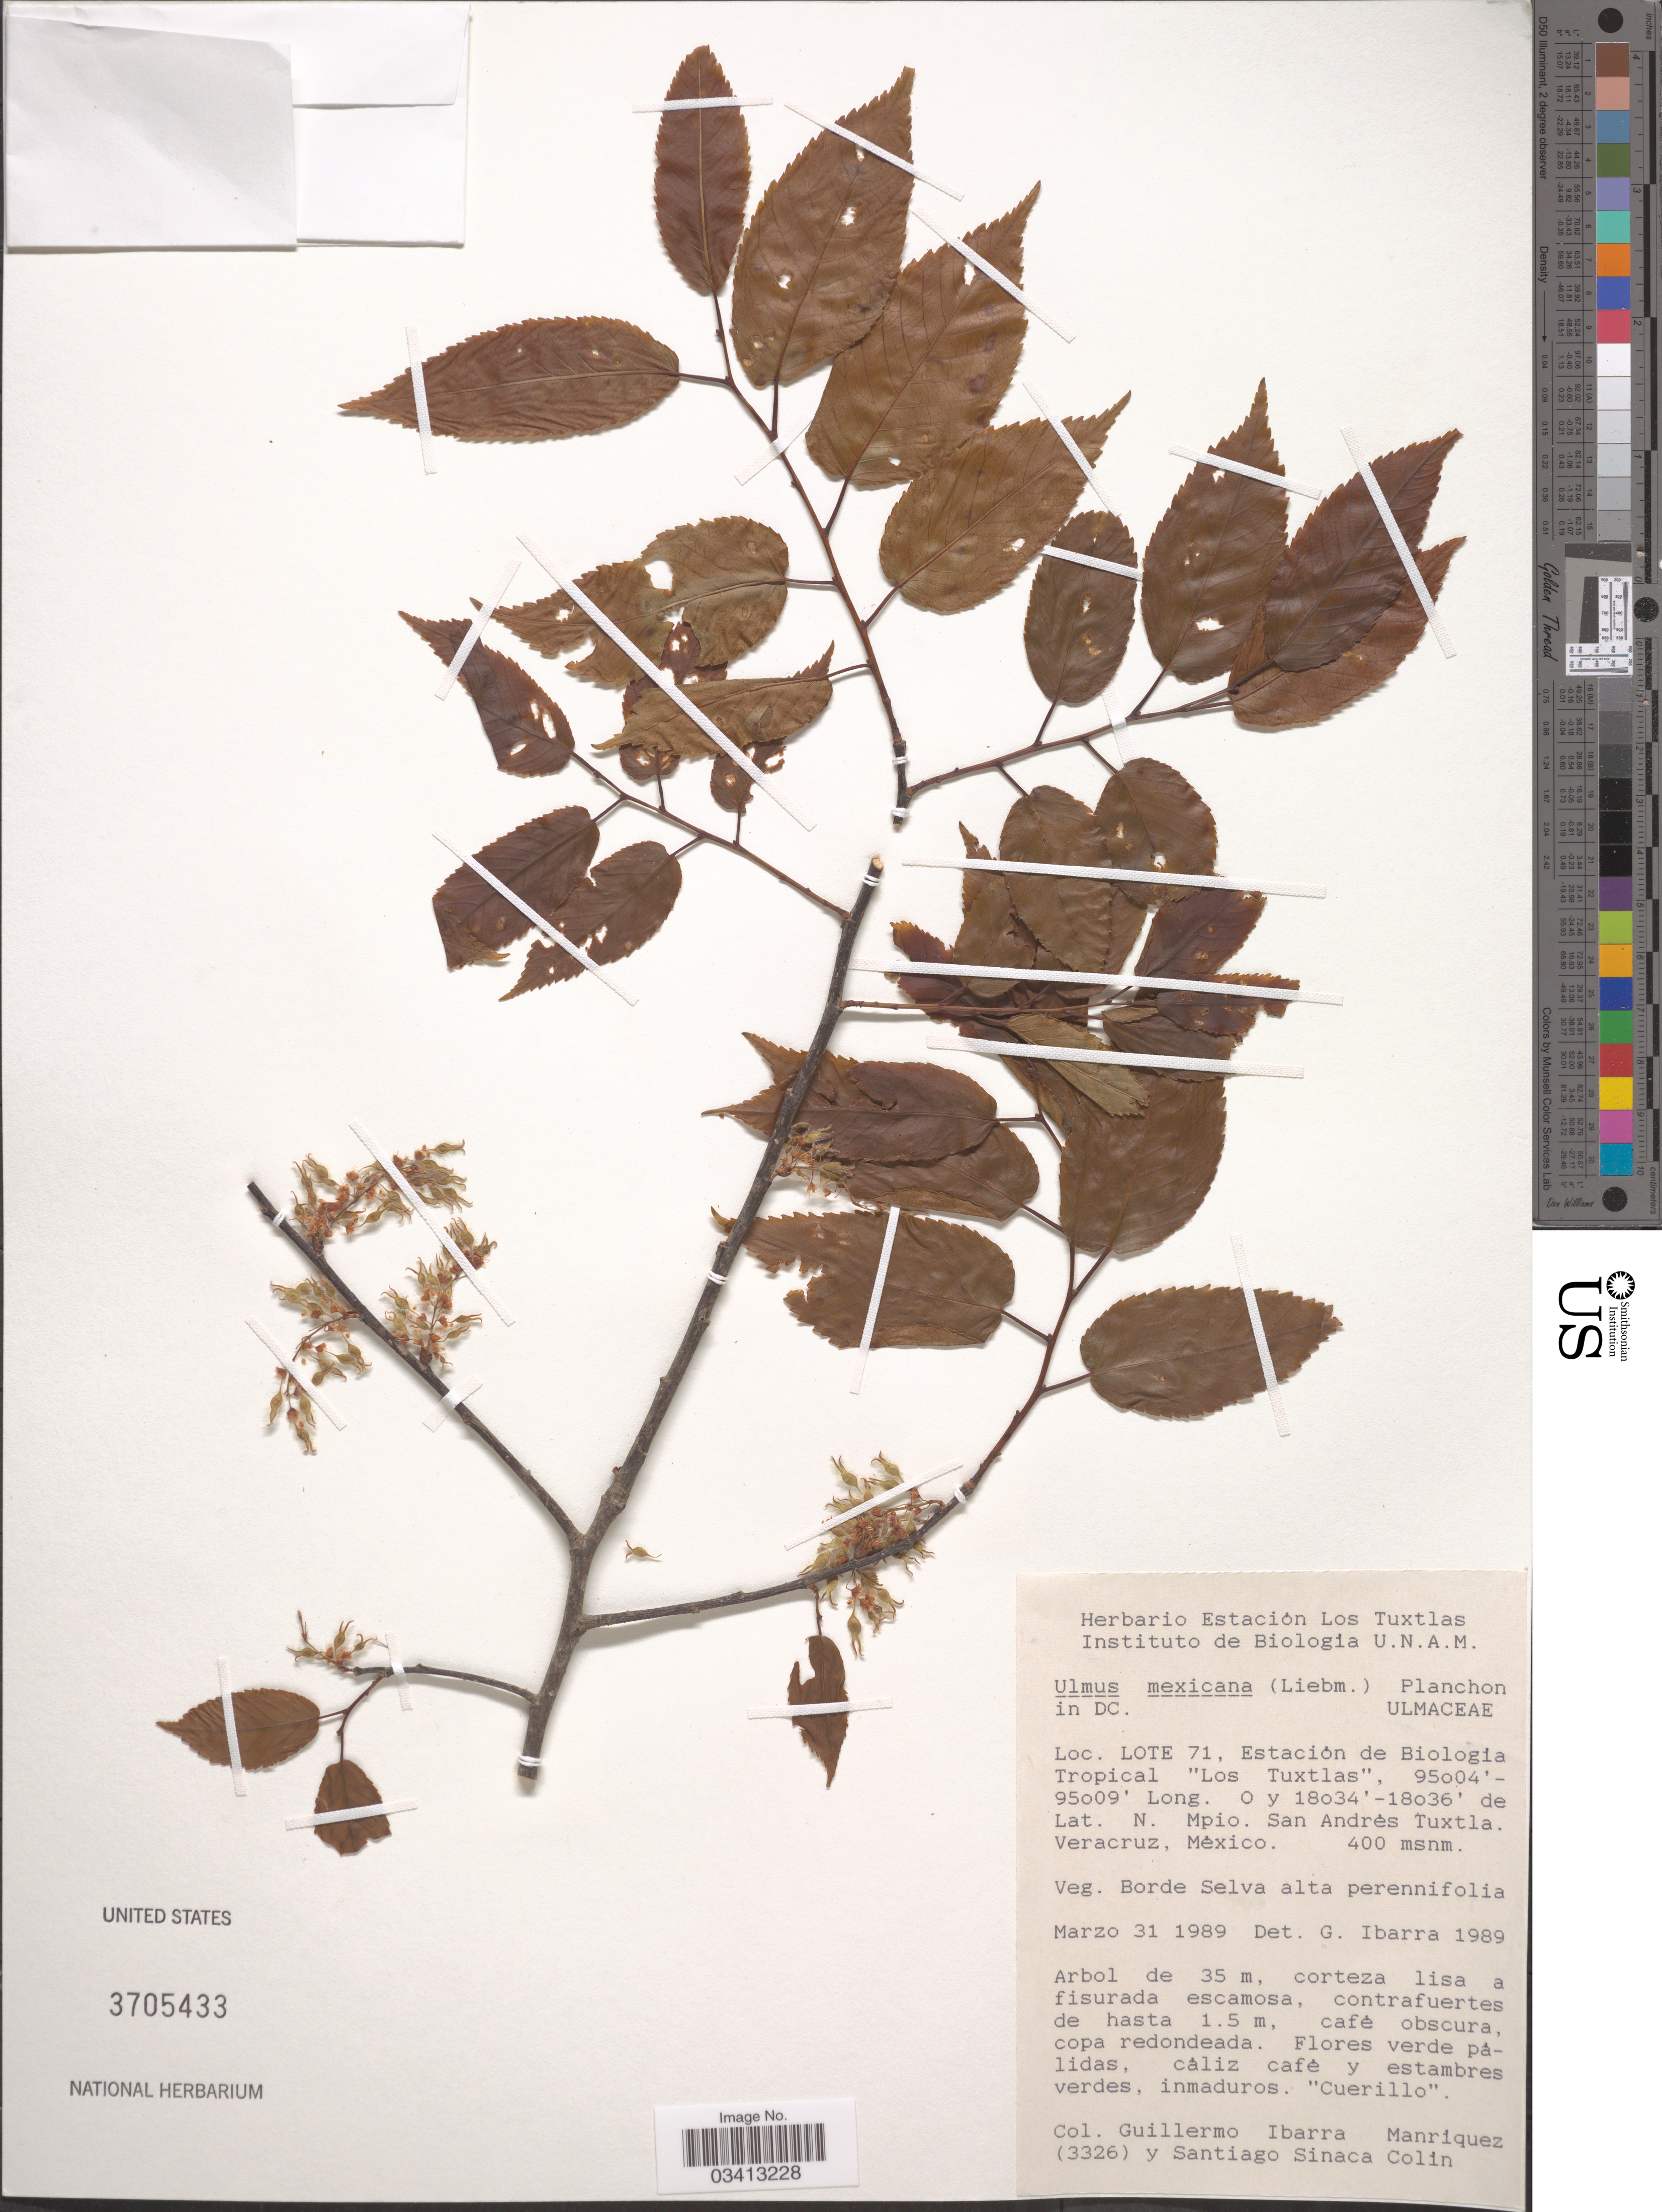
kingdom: Plantae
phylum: Tracheophyta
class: Magnoliopsida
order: Rosales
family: Ulmaceae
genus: Ulmus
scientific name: Ulmus mexicana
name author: (Liebm.) Planch.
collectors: G. Ibarra-Manríquez & S. Sinaca-Colin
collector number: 3326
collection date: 1989-03-31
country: Mexico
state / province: Veracruz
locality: LOTE 71, Estación de Biologia Tropical "Los Tuxtlas". Mpio. San Andrés Tuxtla. Veracruz.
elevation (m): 400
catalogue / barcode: US 3705433